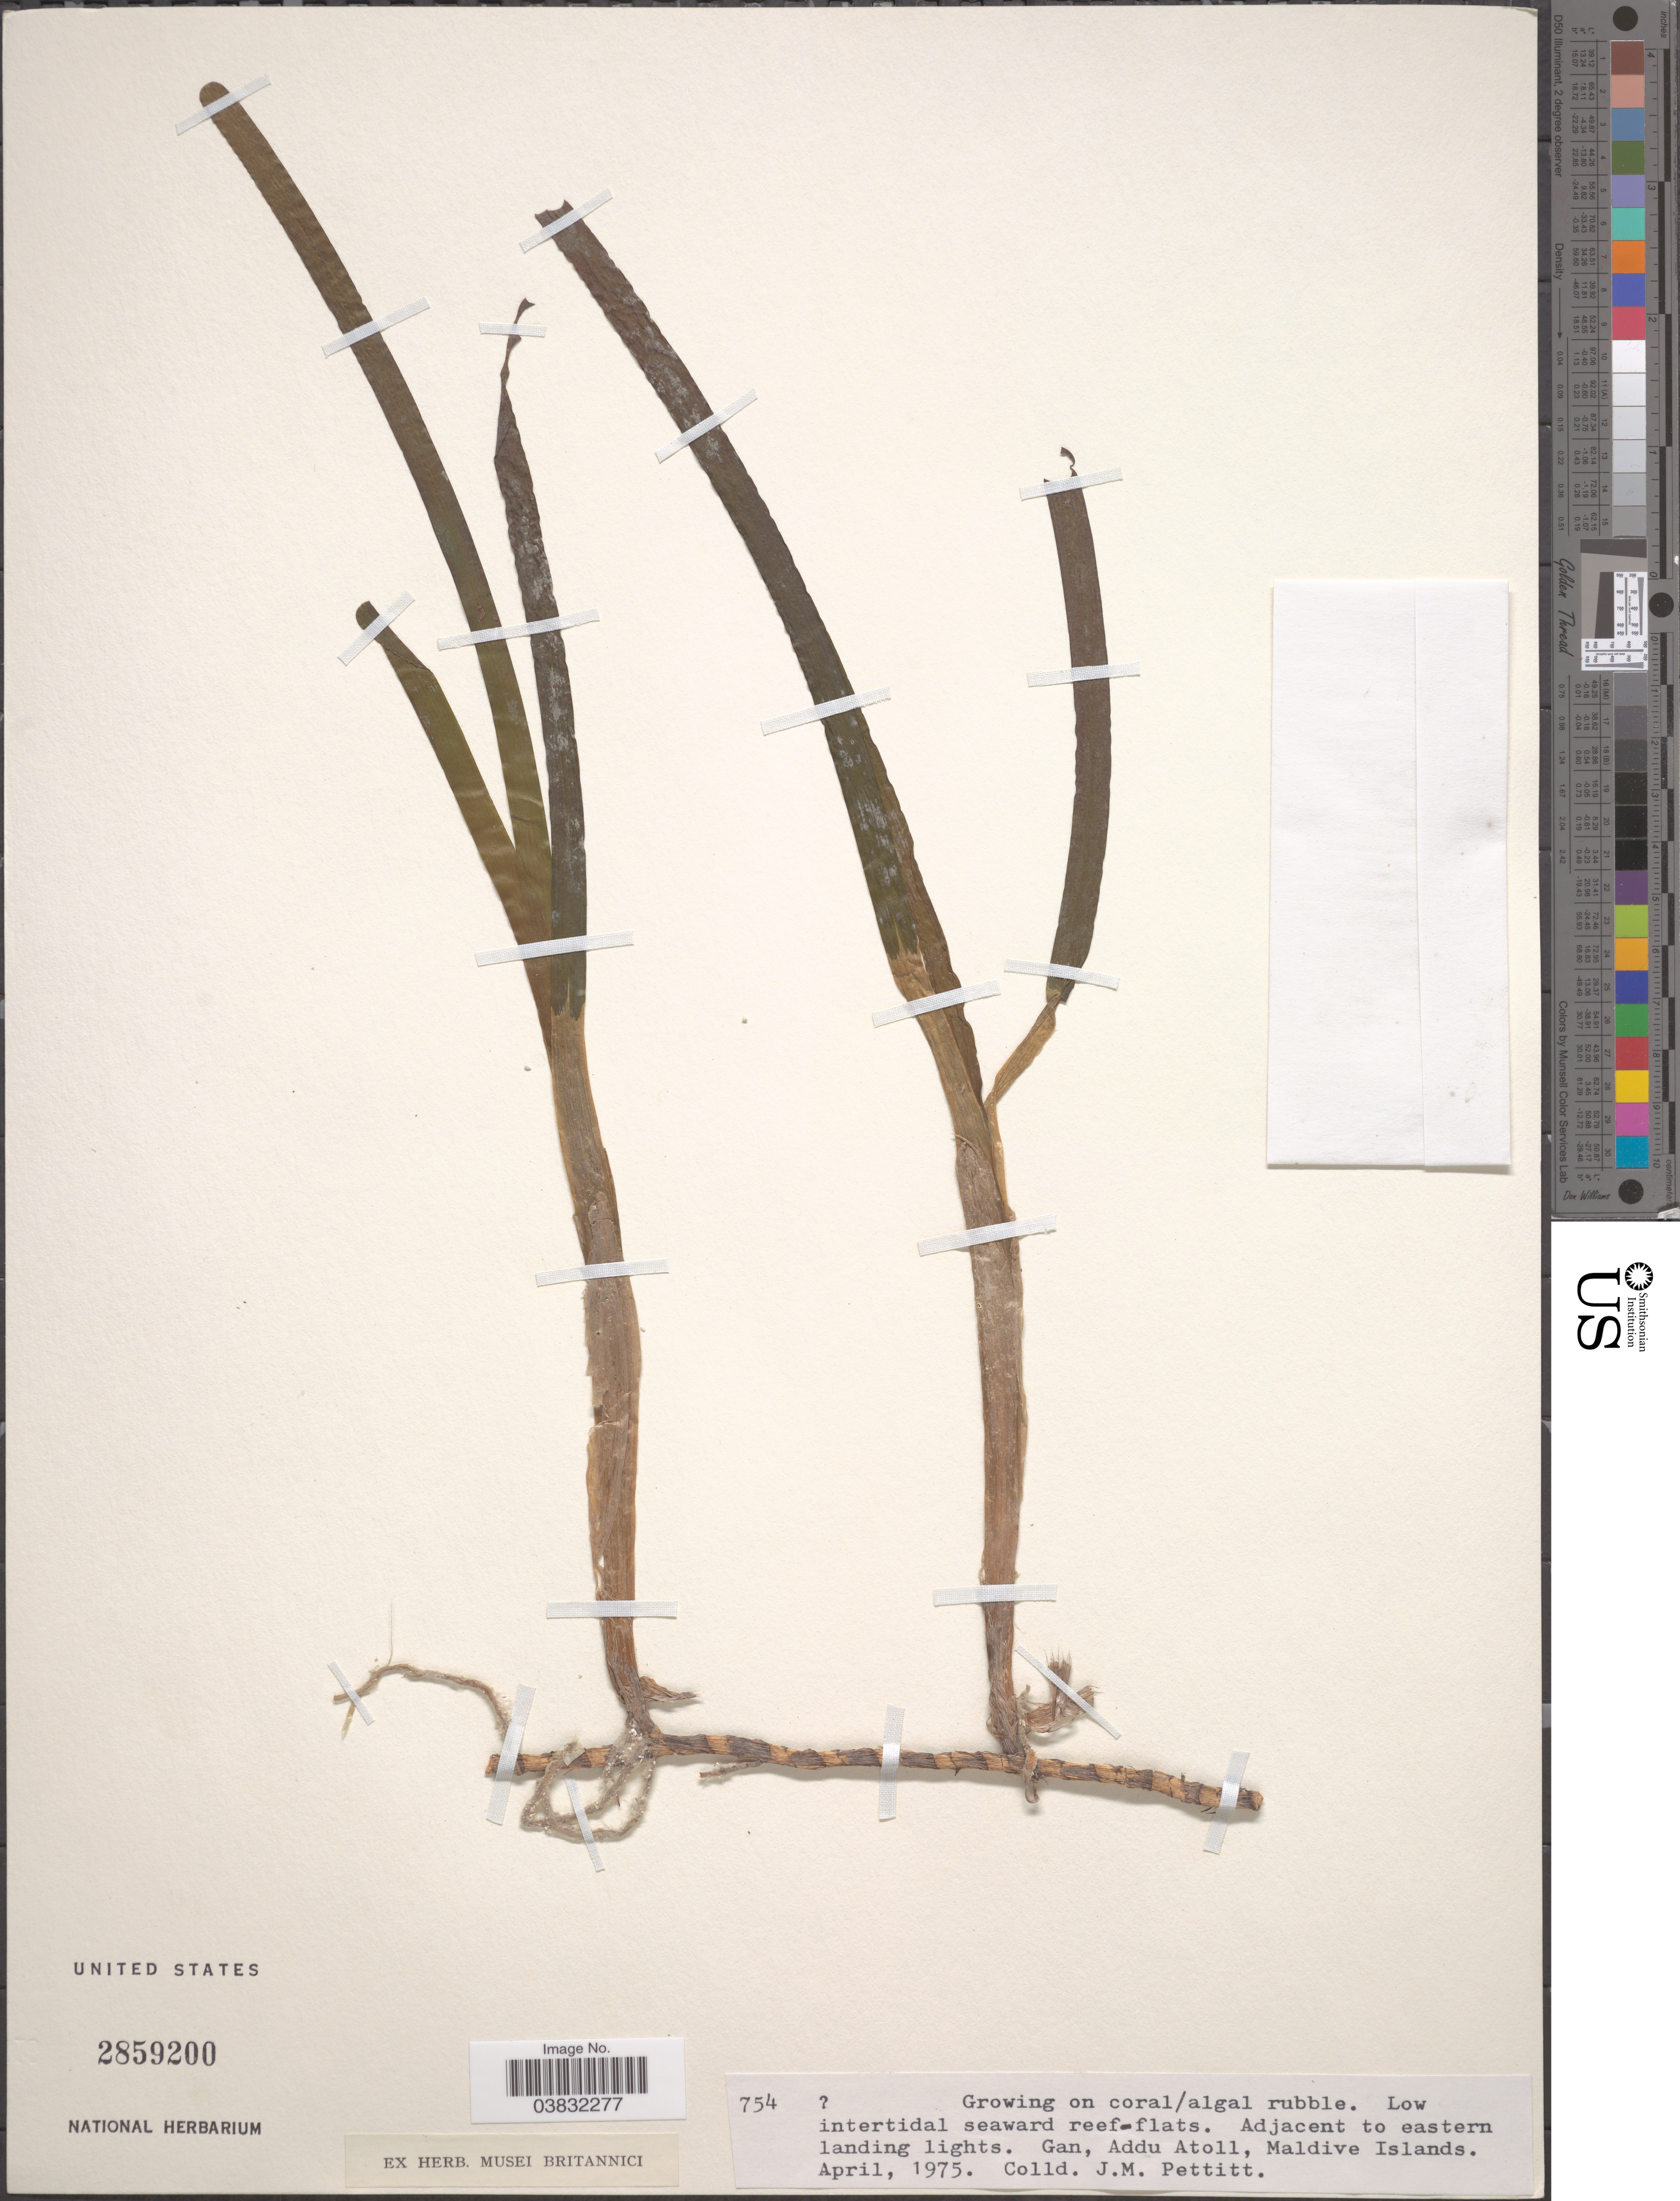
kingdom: Plantae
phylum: Tracheophyta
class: Liliopsida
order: Alismatales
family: Hydrocharitaceae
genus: Thalassia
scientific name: Thalassia hemprichii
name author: Asch.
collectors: J. Pettitt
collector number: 754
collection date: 1975-04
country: Maldive Islands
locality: Adjacent to eastern landing lights. Gan, Addu Atoll.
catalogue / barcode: US 2859200